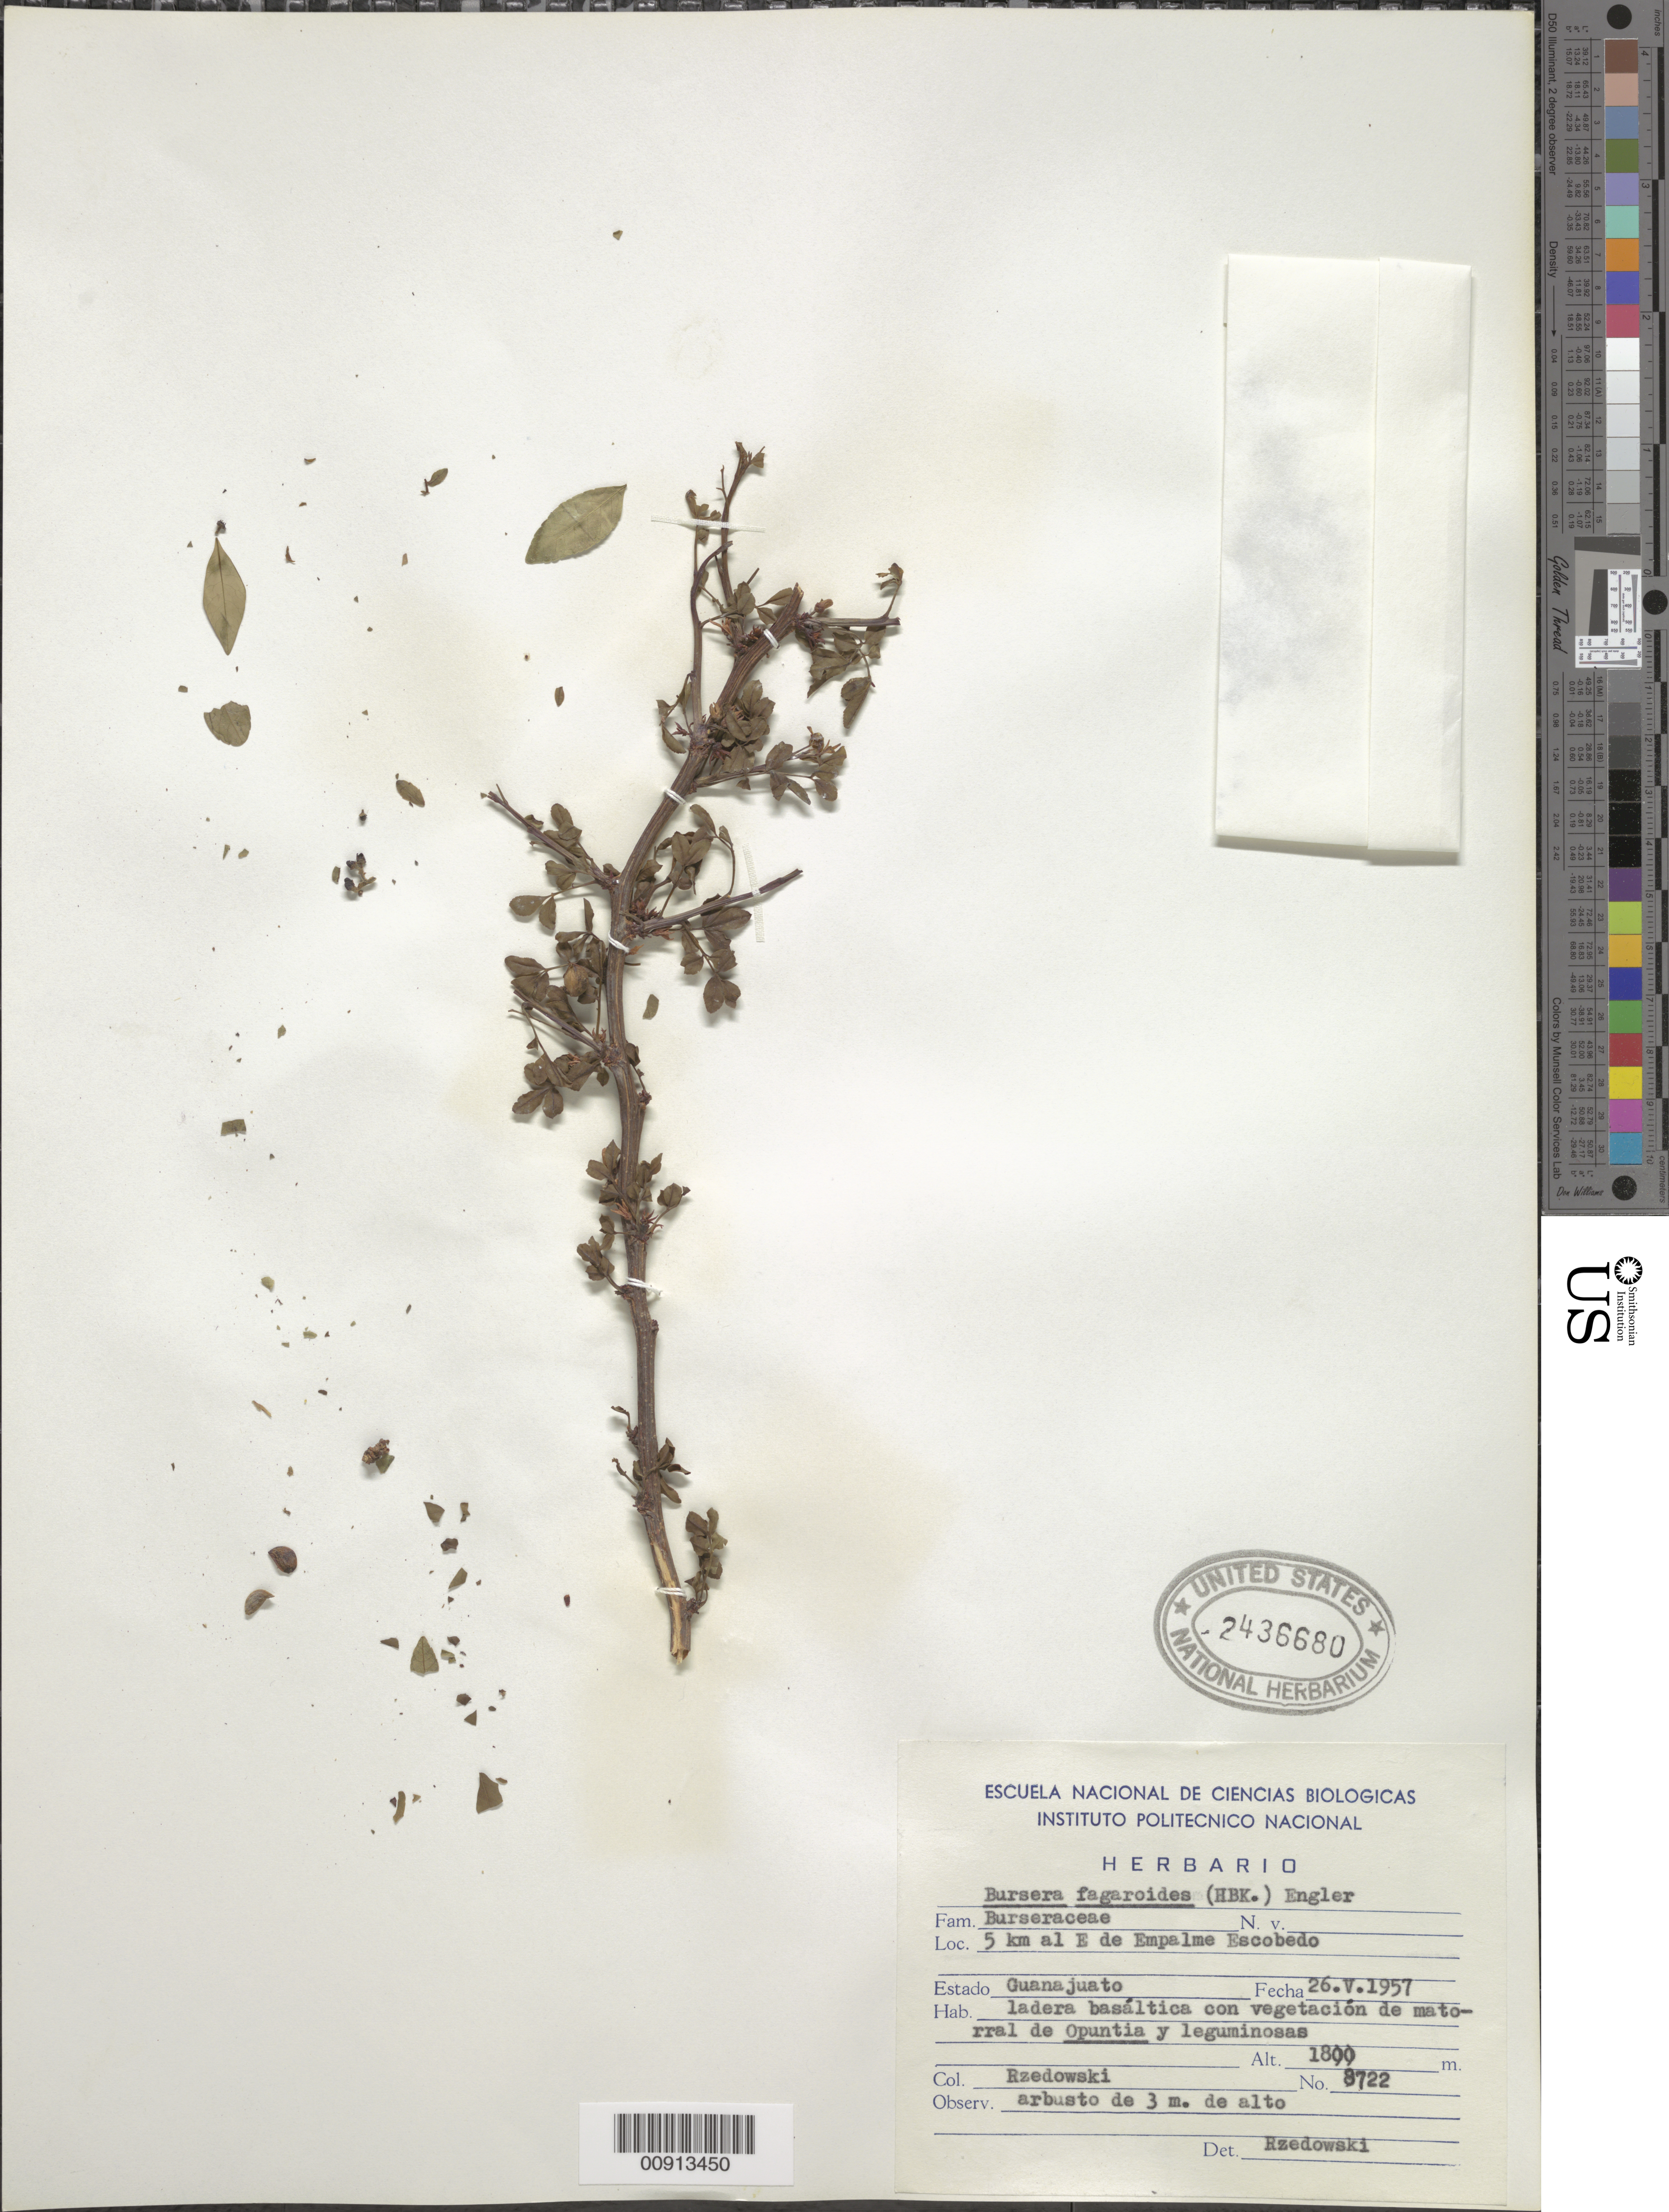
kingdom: Plantae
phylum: Tracheophyta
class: Magnoliopsida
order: Sapindales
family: Burseraceae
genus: Bursera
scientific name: Bursera inaguensis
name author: Britton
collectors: J. Rzedowski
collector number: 8722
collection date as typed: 26 May 1957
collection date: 1957-05-26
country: Mexico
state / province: Guanajuato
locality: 5 km al E de Empalme Escobedo, Estado Guanajuato.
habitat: Ladera basáltica con vegetación de matorral de Opuntia y leguminosas.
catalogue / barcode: US 2436680